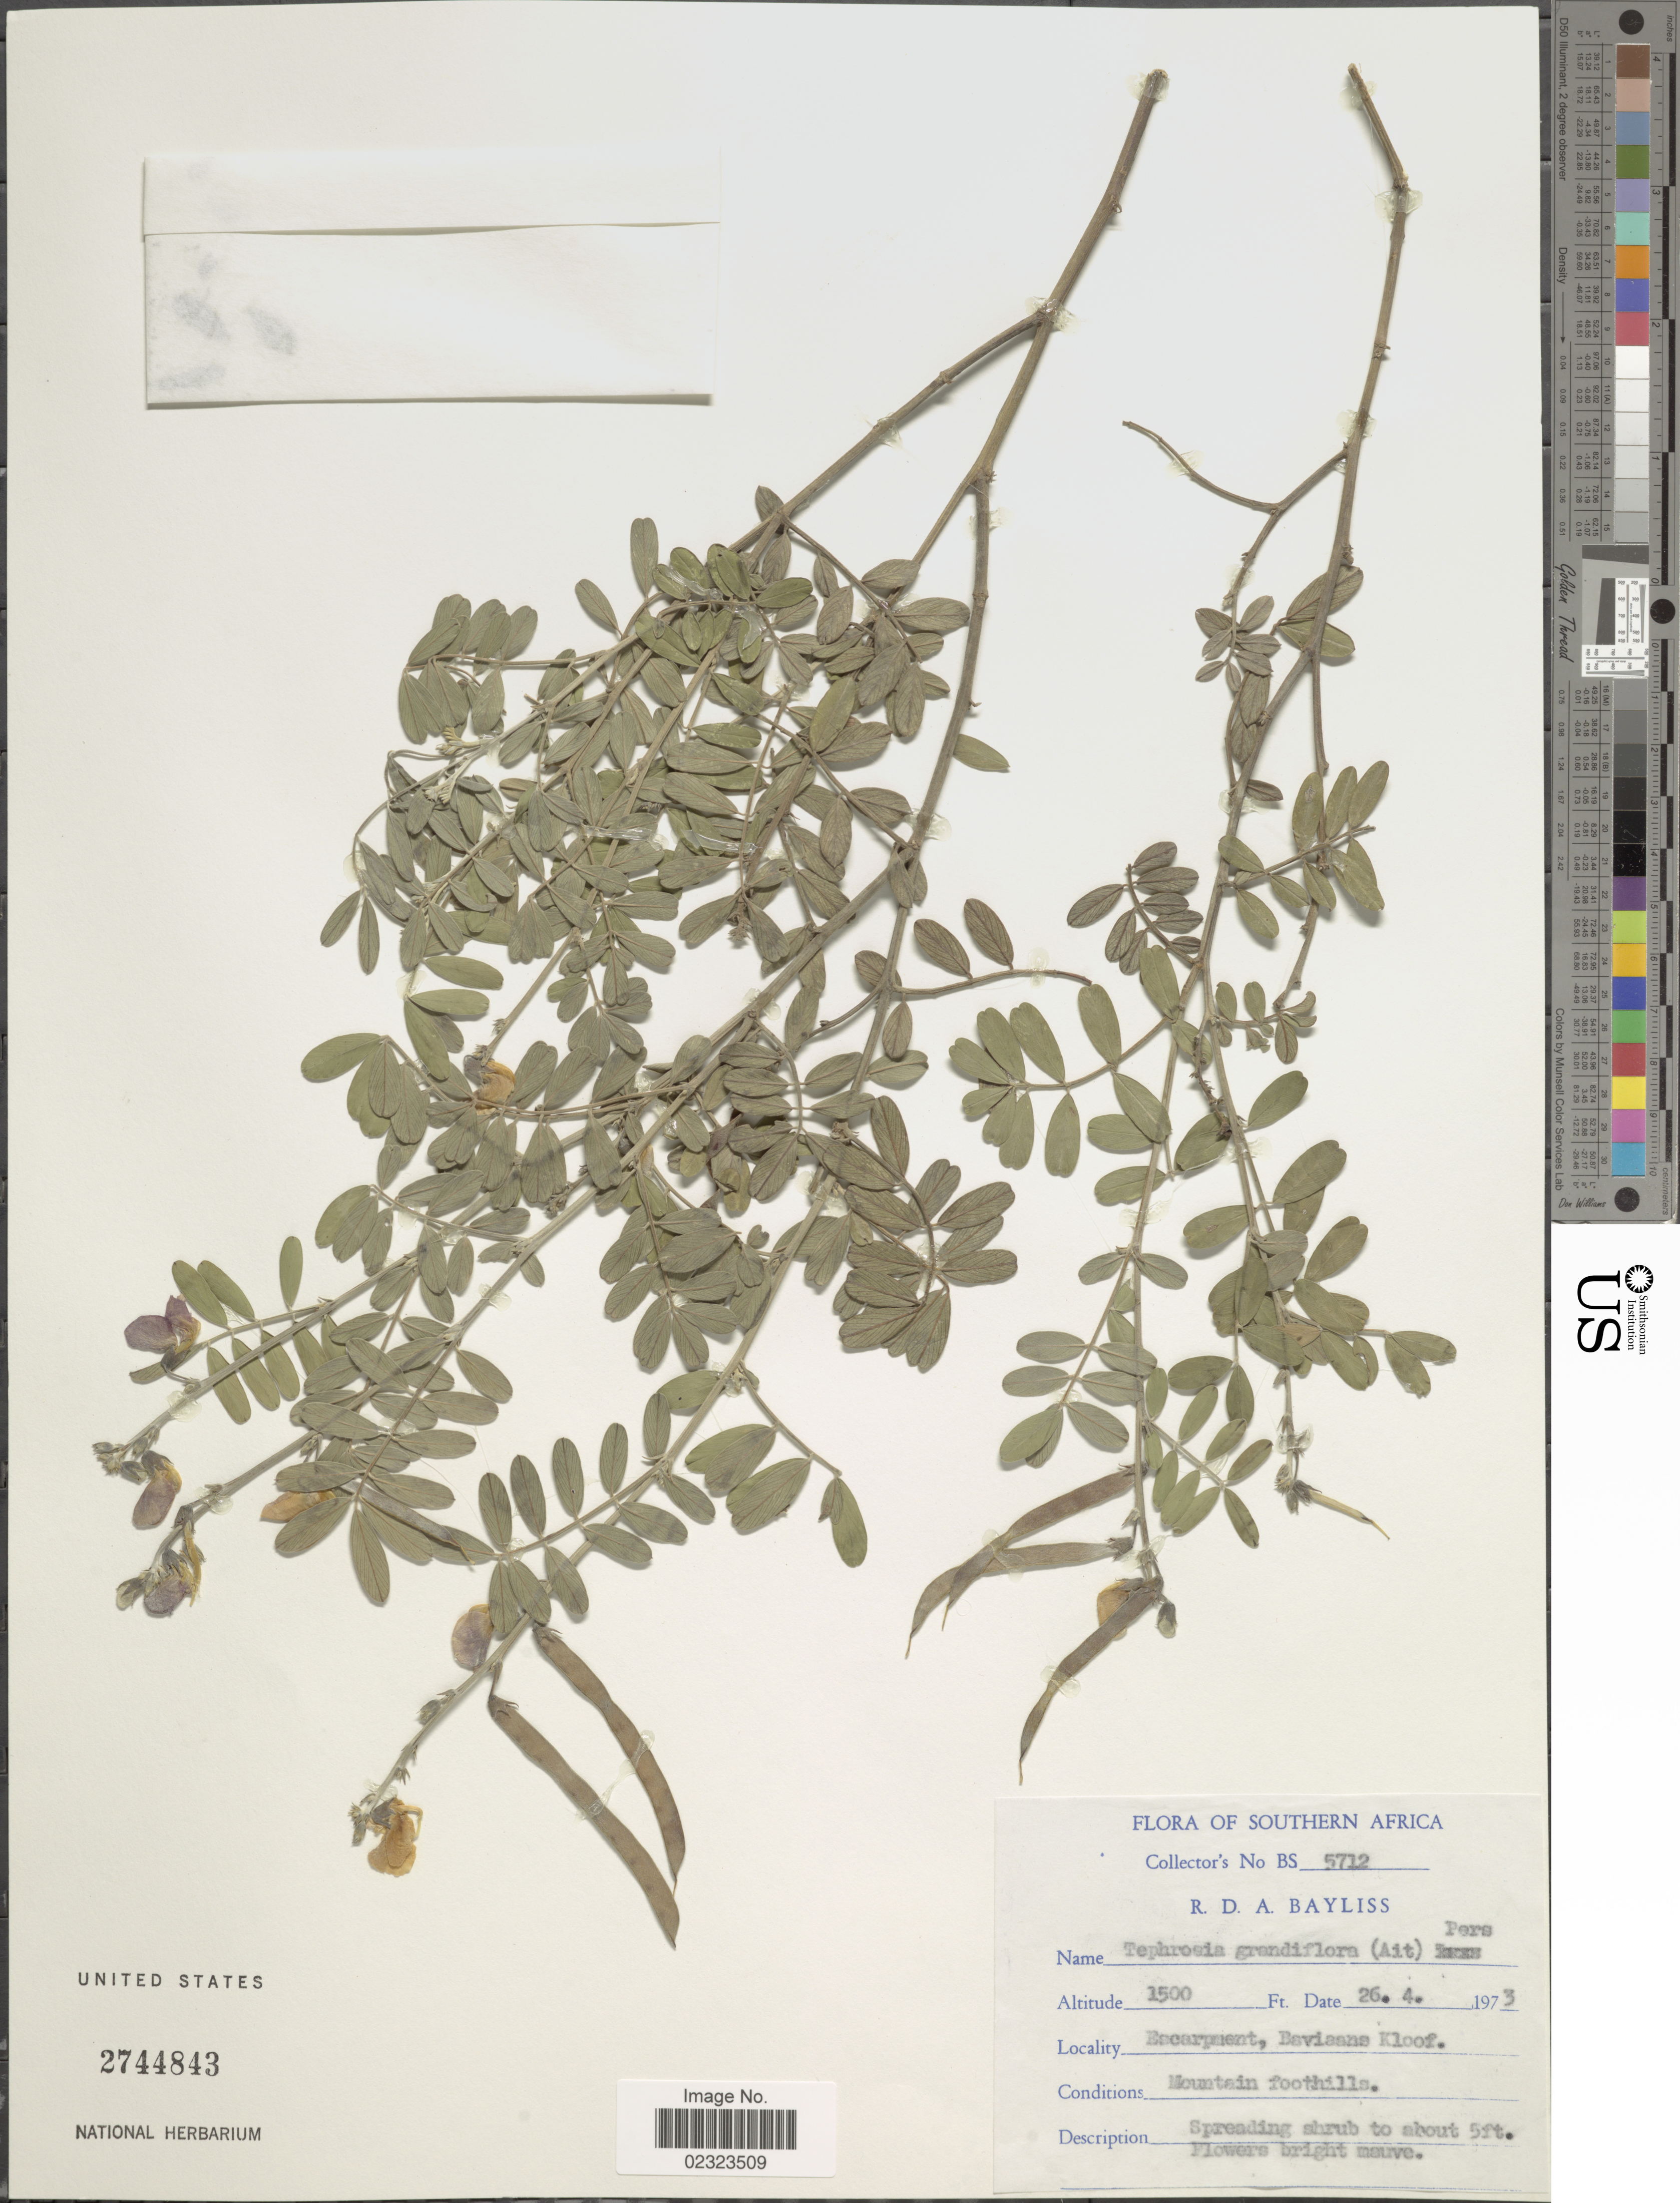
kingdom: Plantae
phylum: Tracheophyta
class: Magnoliopsida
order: Fabales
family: Fabaceae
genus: Tephrosia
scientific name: Tephrosia grandiflora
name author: (Vahl) Pers.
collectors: R. Bayliss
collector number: BS5712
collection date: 1973-04-26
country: South Africa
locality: Escarpment, Baviaans Kloof, Mountain foothills.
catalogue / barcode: US 2744843